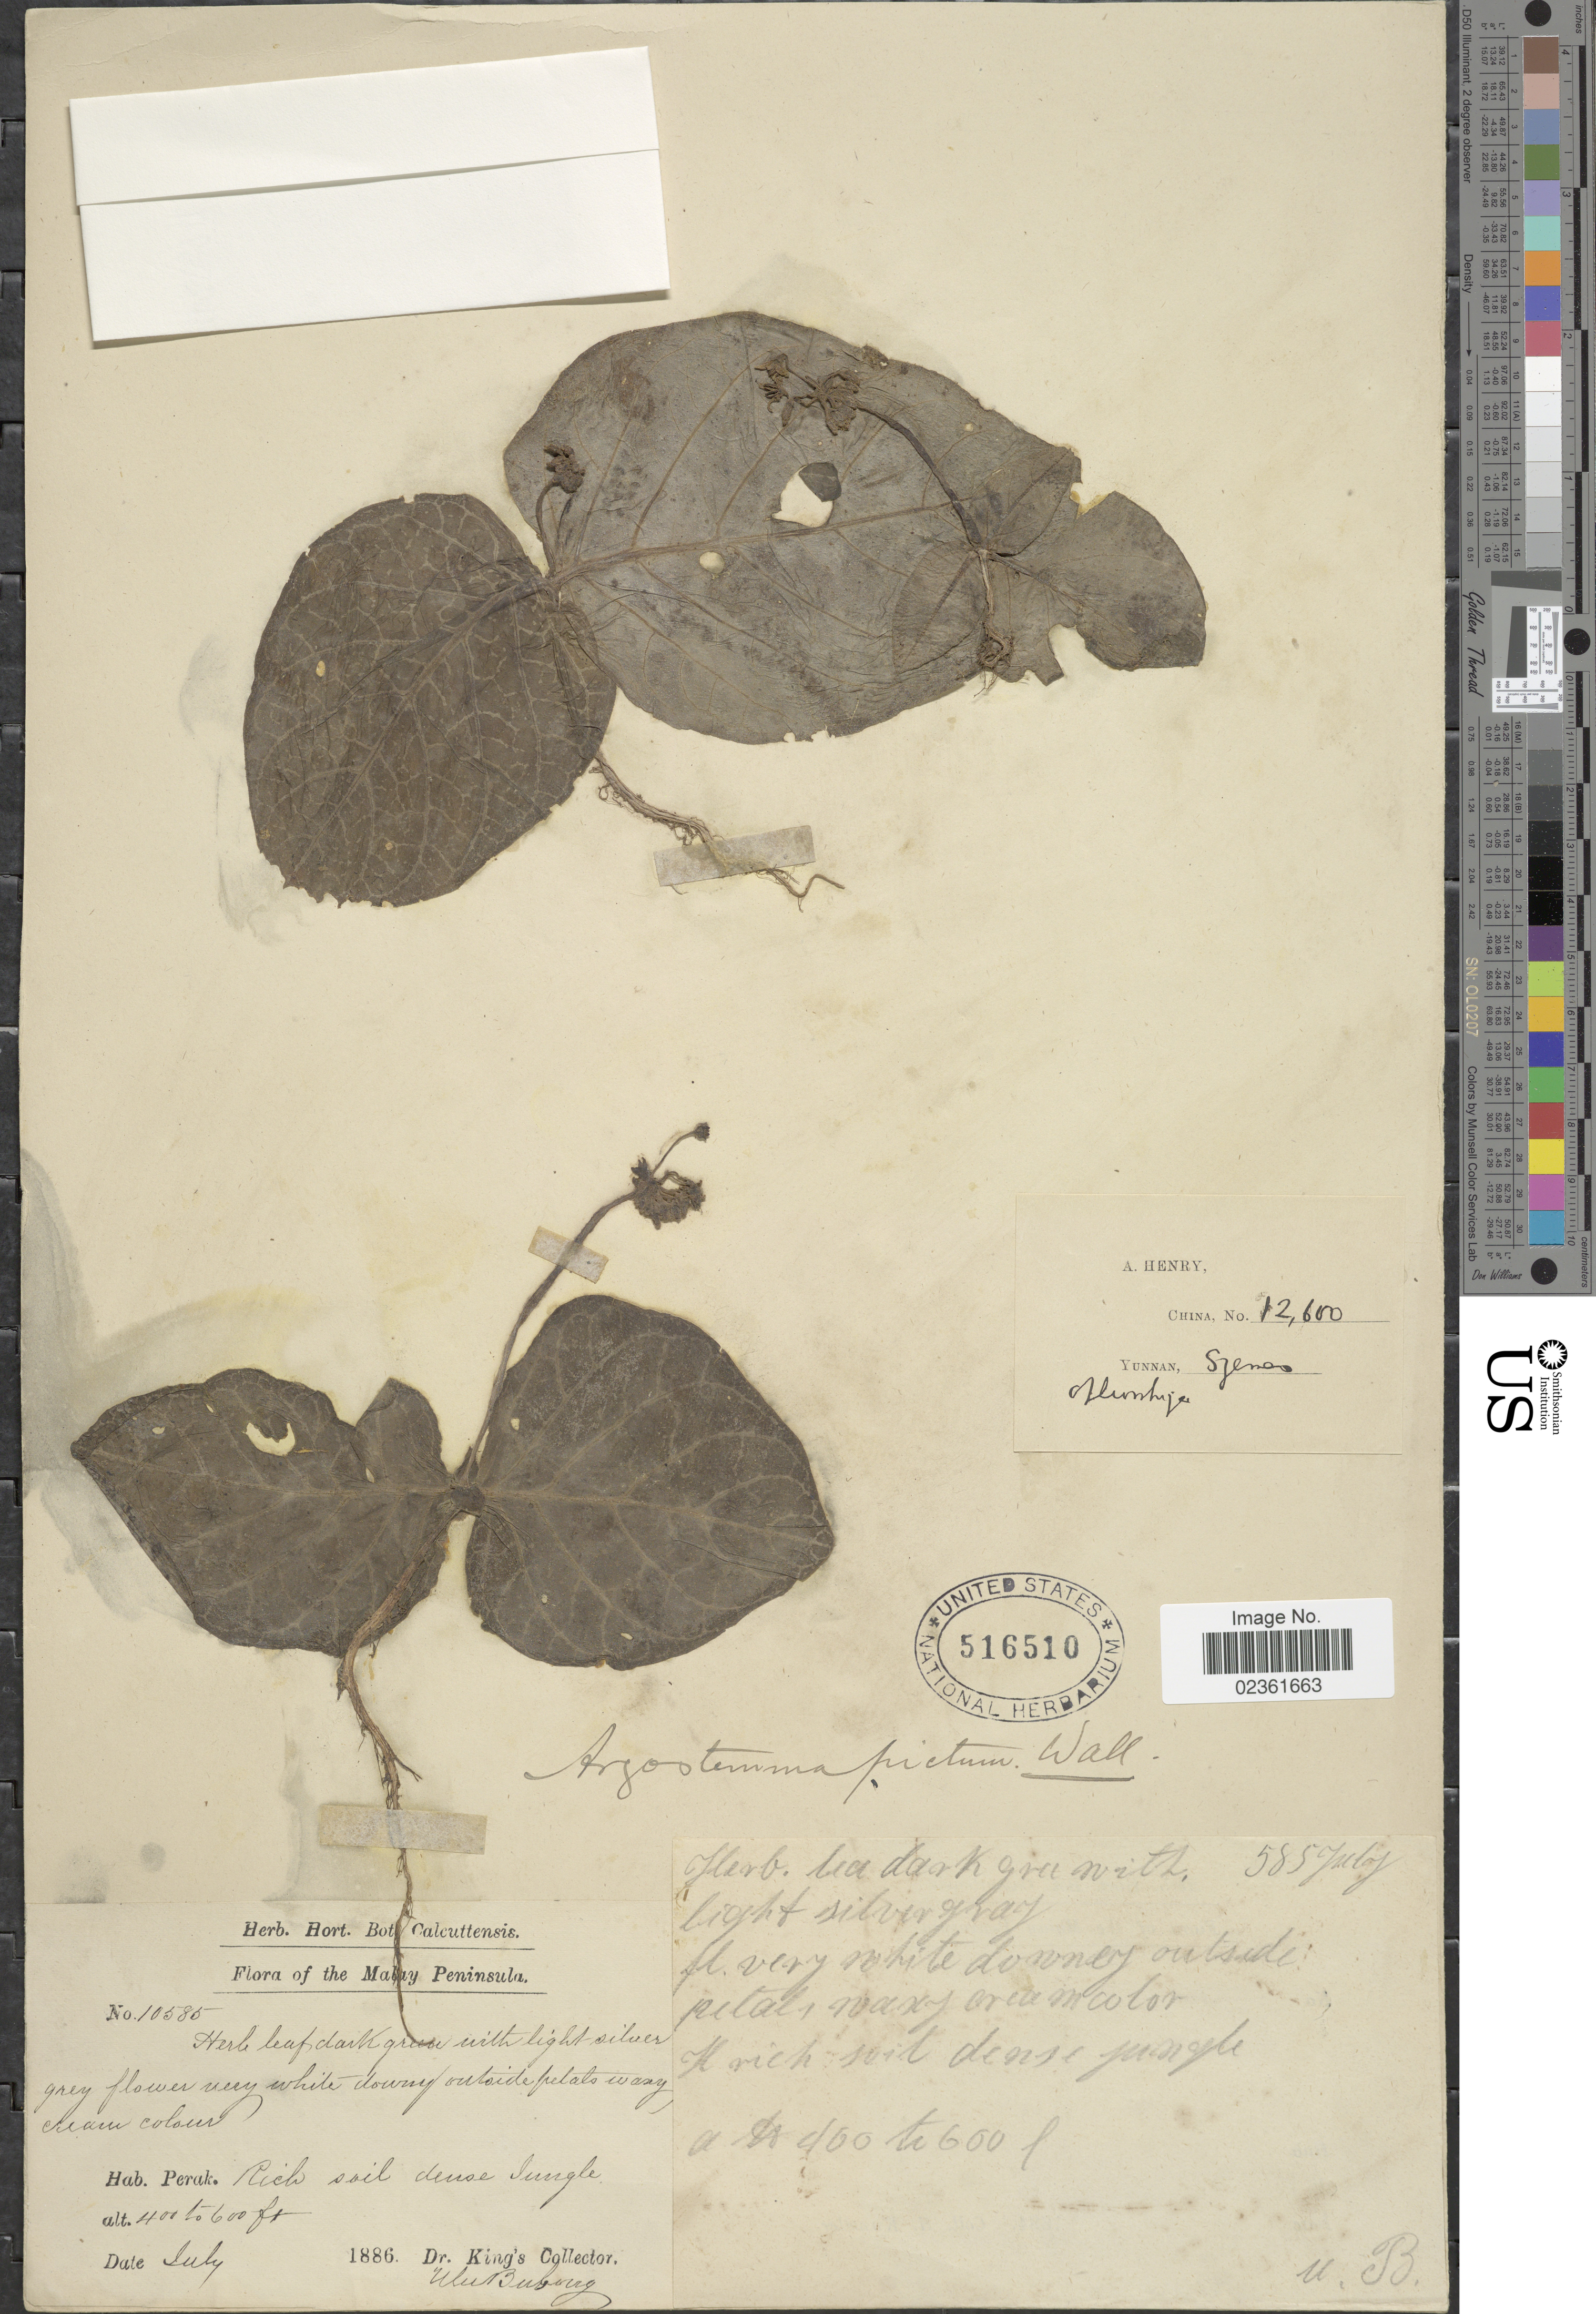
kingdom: Plantae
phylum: Tracheophyta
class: Magnoliopsida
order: Gentianales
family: Rubiaceae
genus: Argostemma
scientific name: Argostemma pictum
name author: Wall.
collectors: A. Henry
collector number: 12600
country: China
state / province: Yunnan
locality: Szemoa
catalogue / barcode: US 516510-2